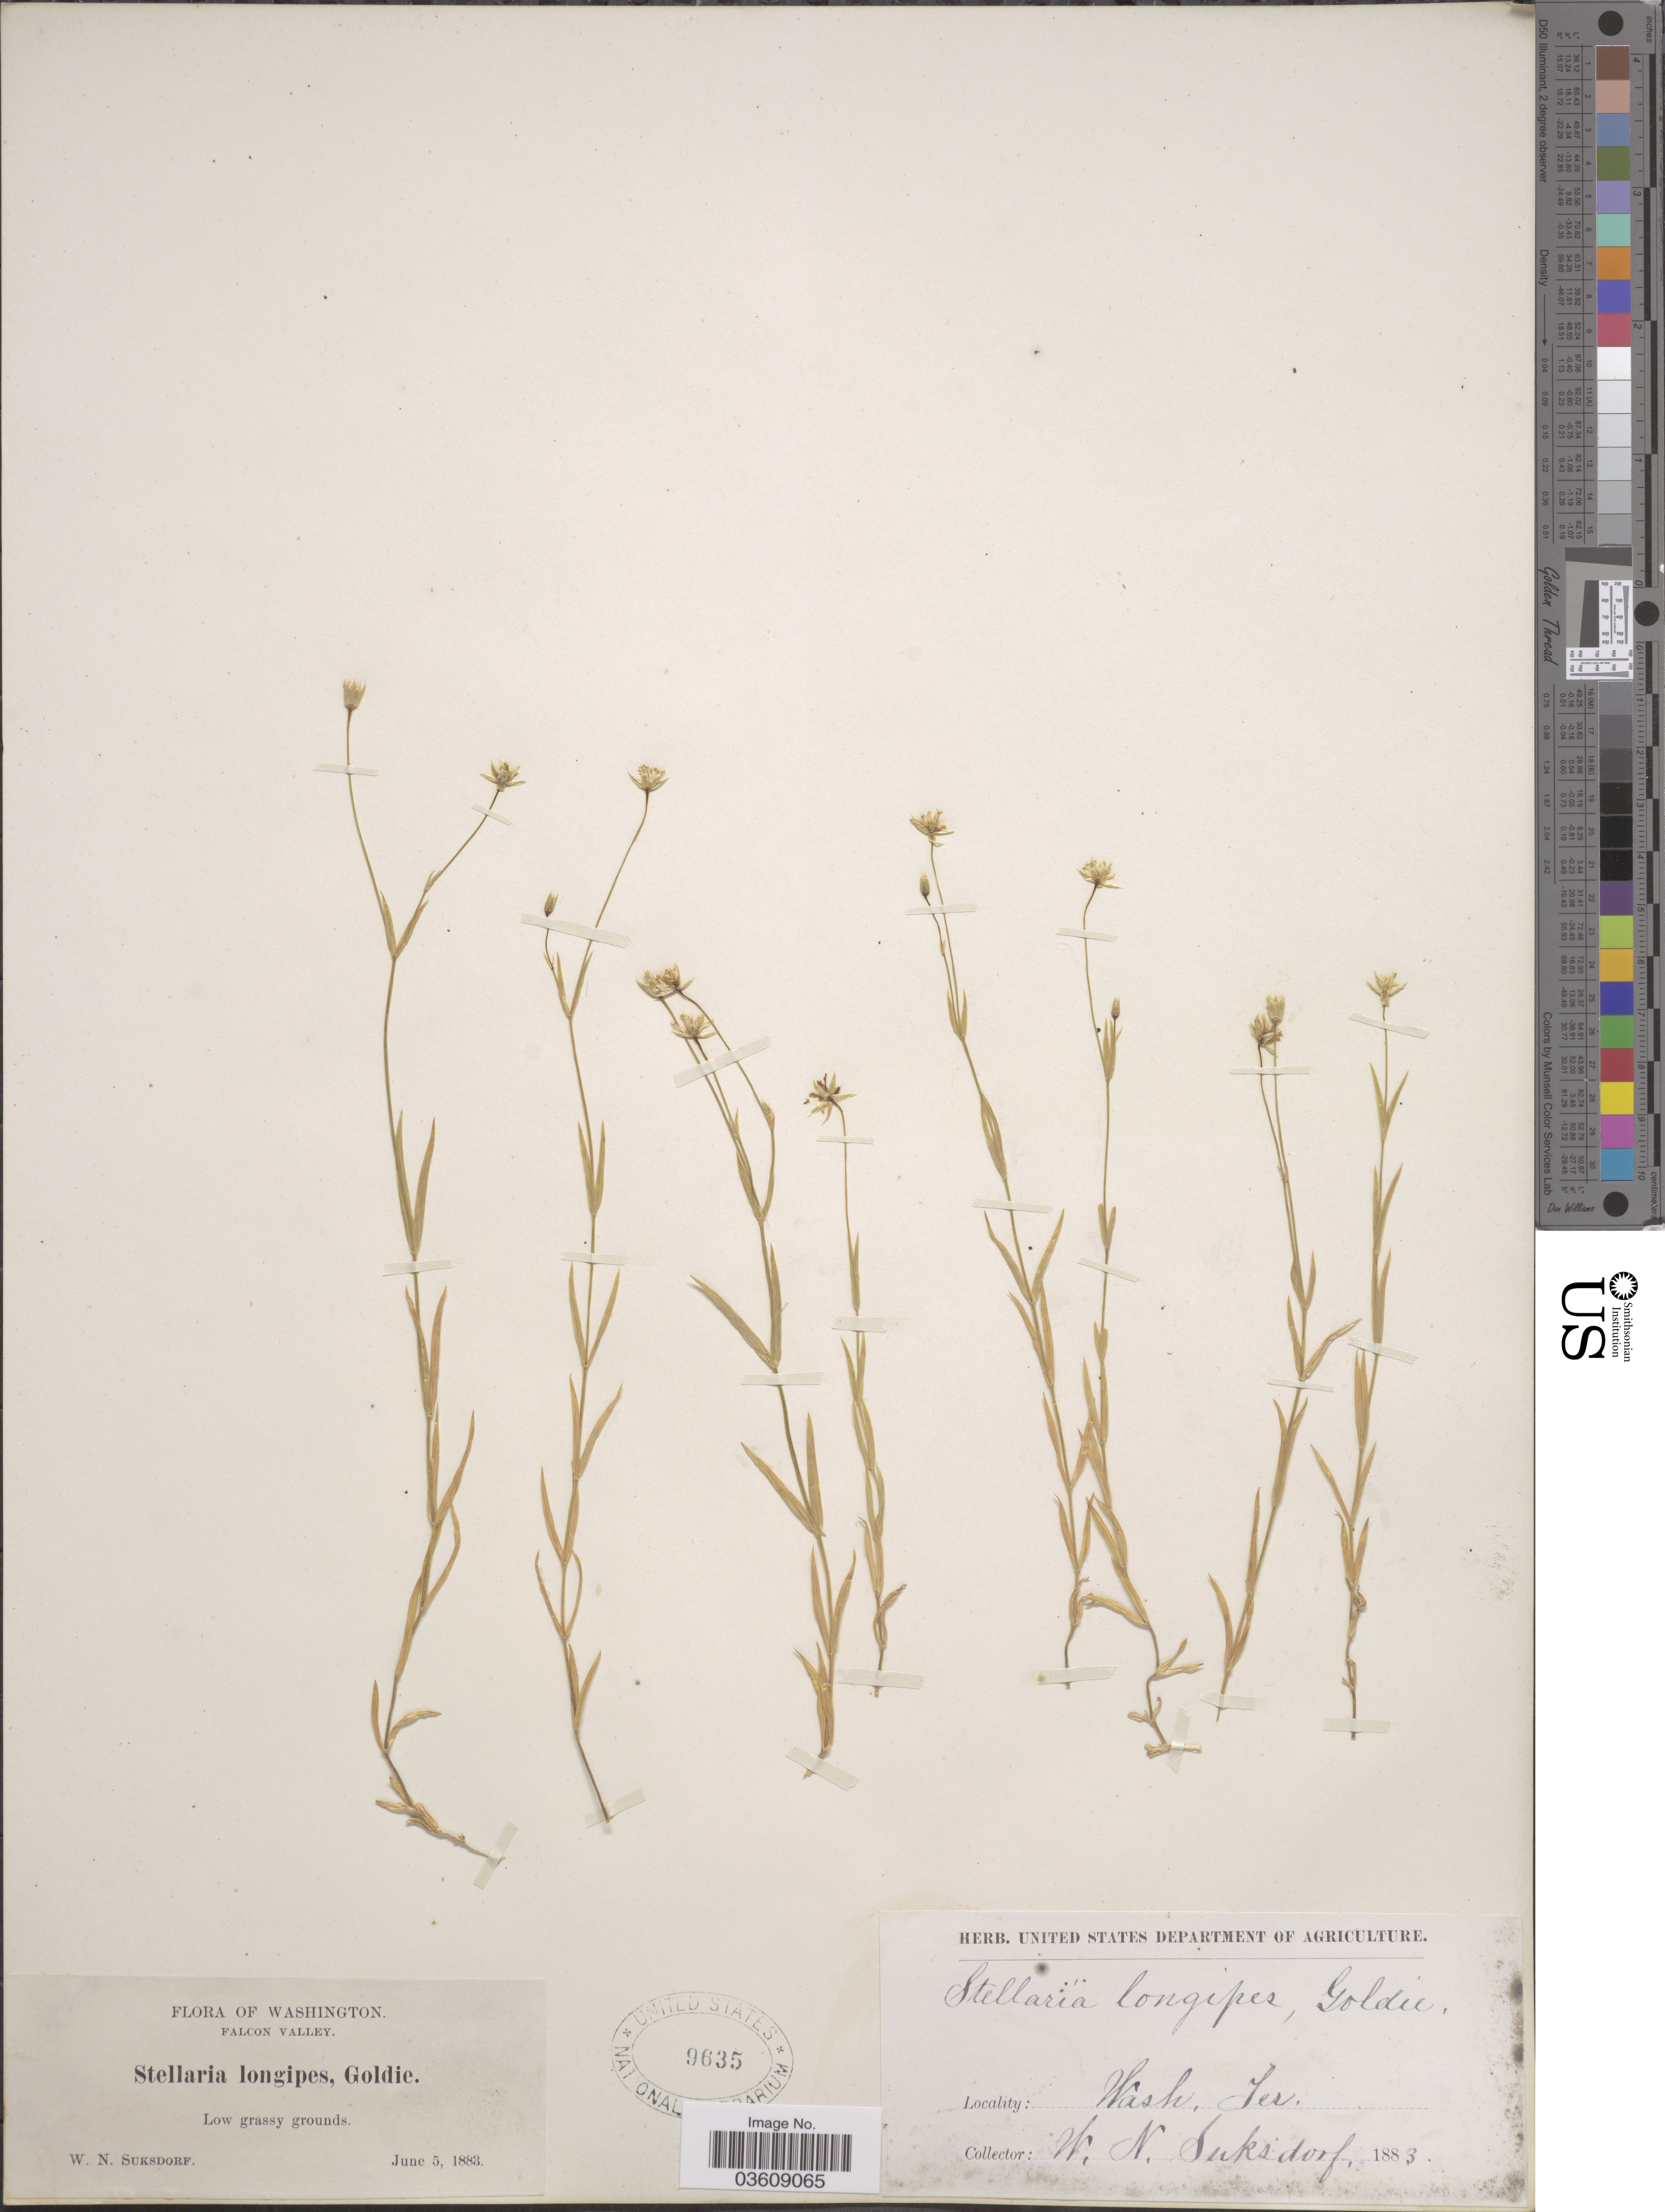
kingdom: Plantae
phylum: Tracheophyta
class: Magnoliopsida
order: Caryophyllales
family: Caryophyllaceae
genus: Stellaria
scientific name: Stellaria longipes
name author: Goldie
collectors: W. N. Suksdorf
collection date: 1883-06-05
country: United States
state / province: Washington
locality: Falcon Valley.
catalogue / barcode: US 9635